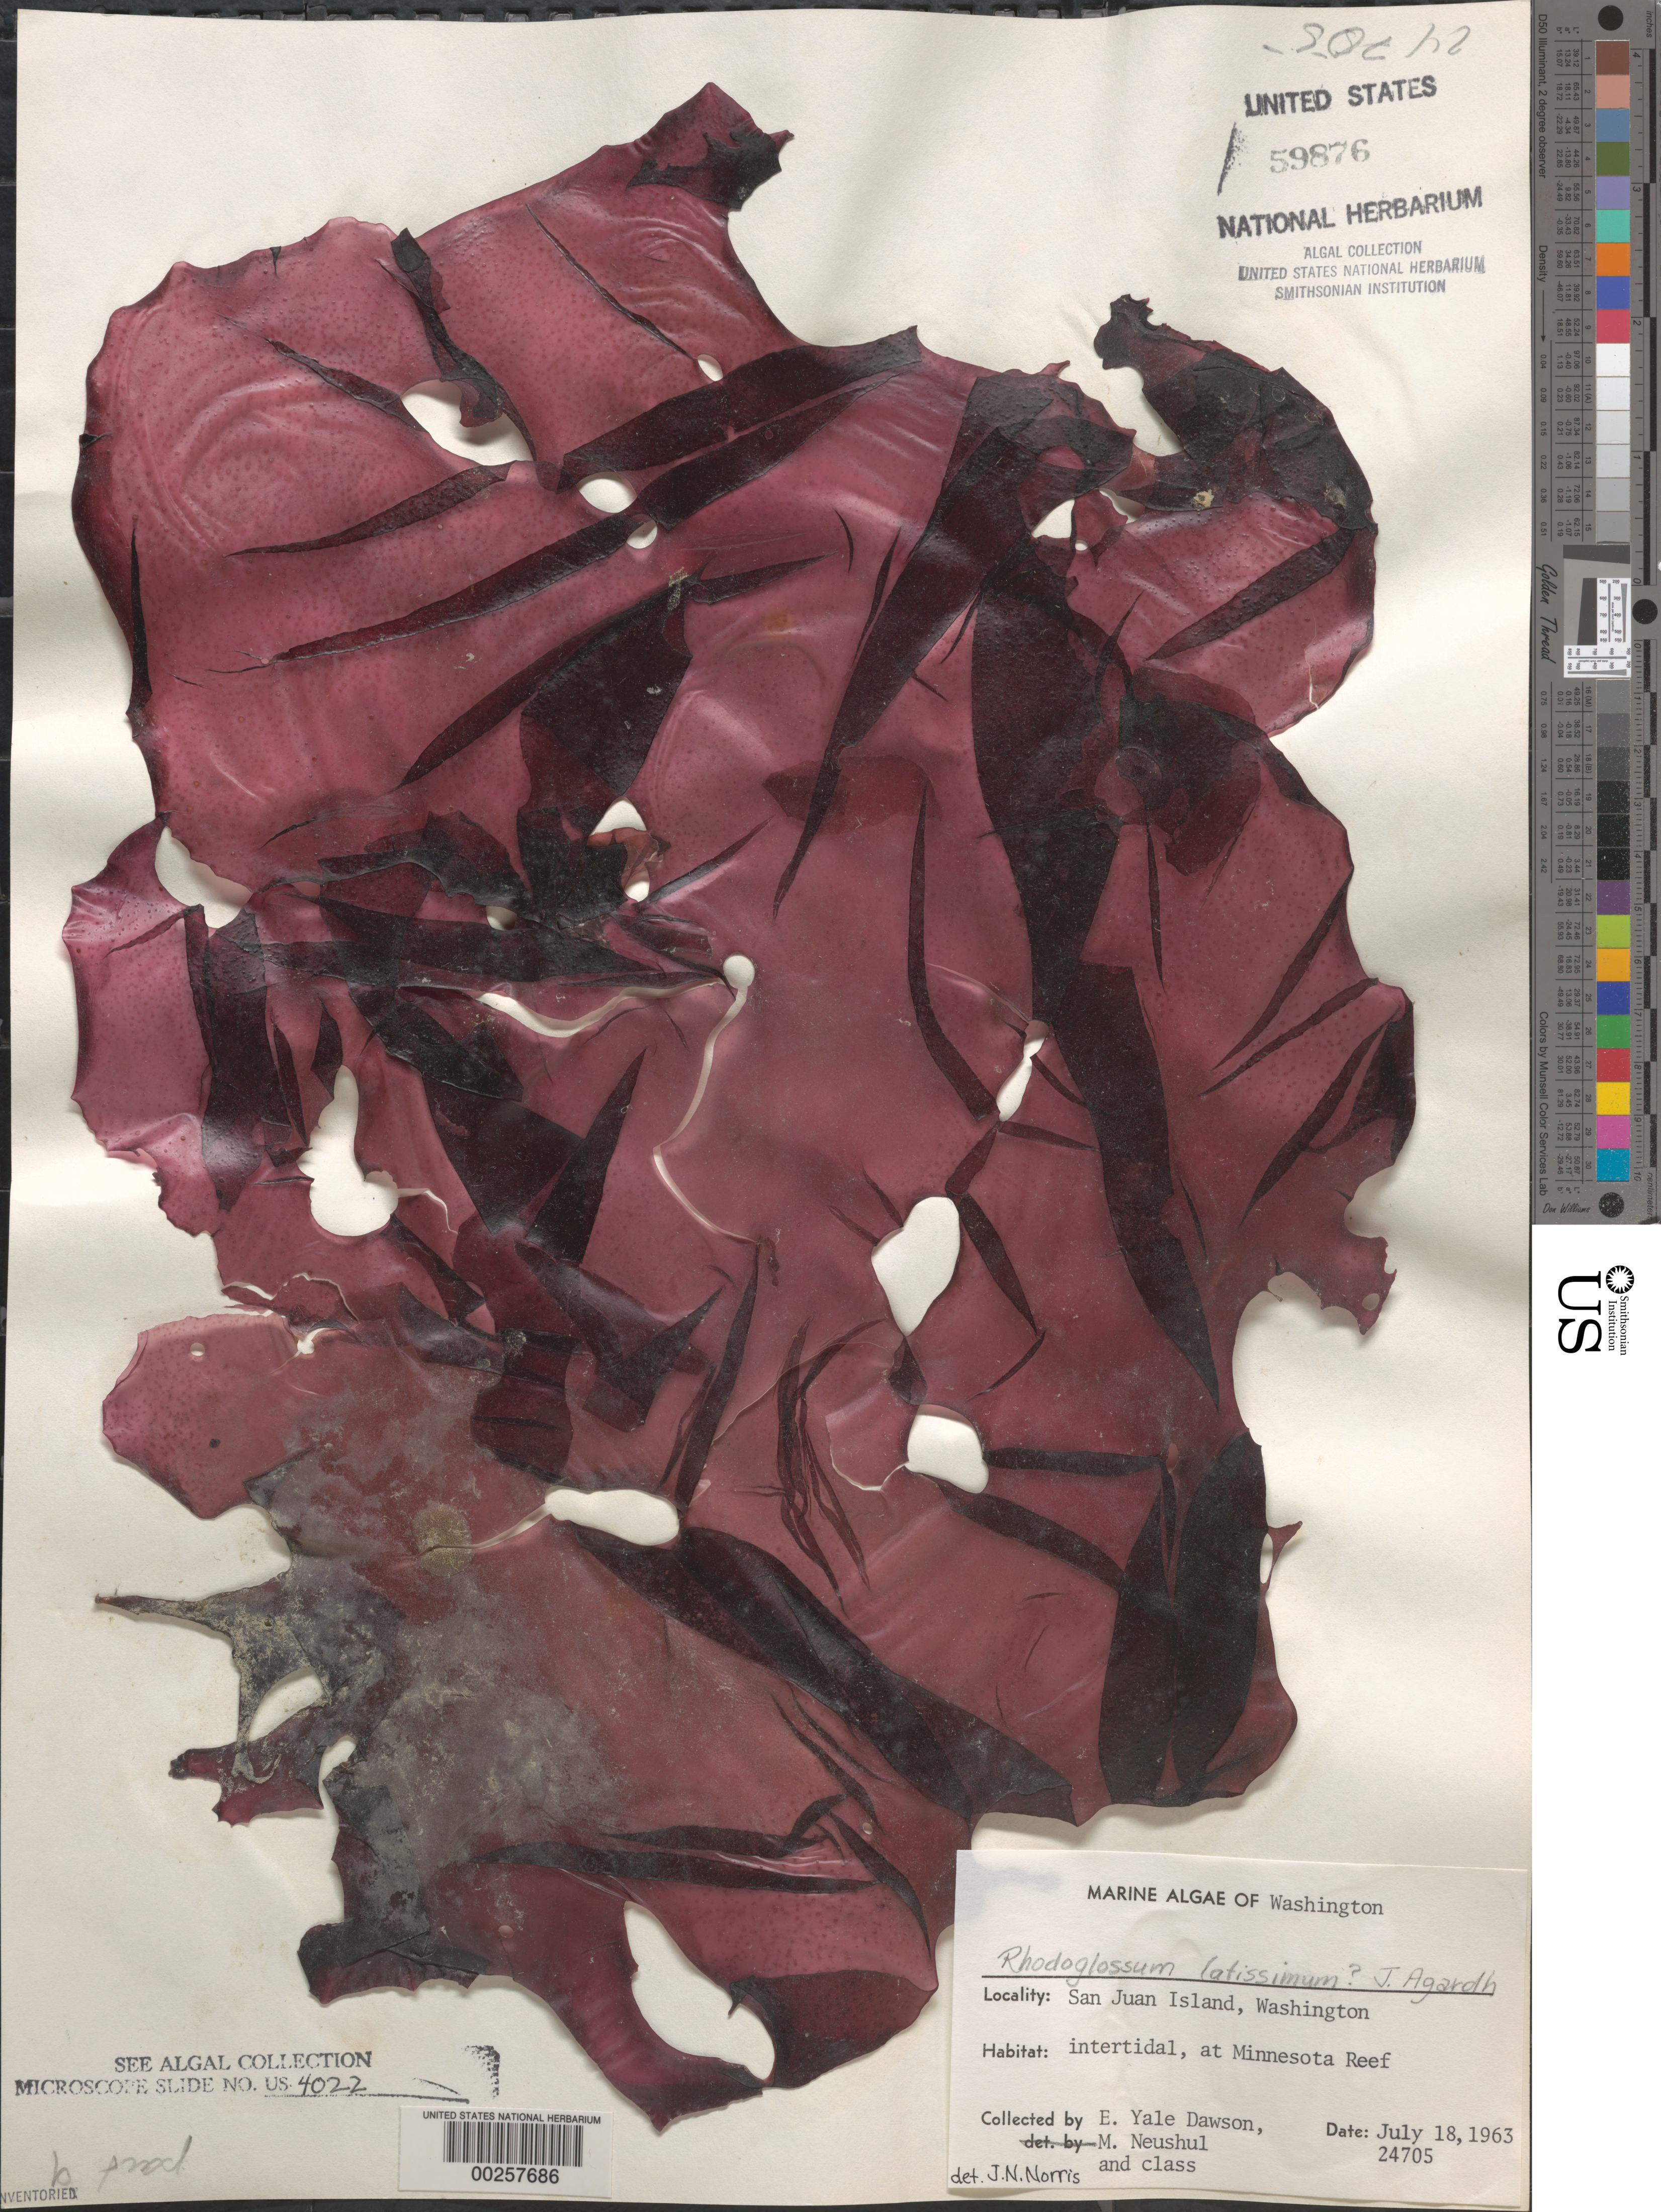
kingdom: Plantae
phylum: Rhodophyta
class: Florideophyceae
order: Gigartinales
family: Gigartinaceae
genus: Iridaea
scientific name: Iridaea latissima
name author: (Hooker f. & Harv.) Grunow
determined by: Algae name updating Project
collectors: E. Y. Dawson, M. Neushul & Algae Class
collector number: EYD 24705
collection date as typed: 18 Jul 1963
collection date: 1963-07-18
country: United States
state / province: Washington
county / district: San Juan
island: San Juan Island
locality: Minnesota Reef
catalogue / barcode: US 59876